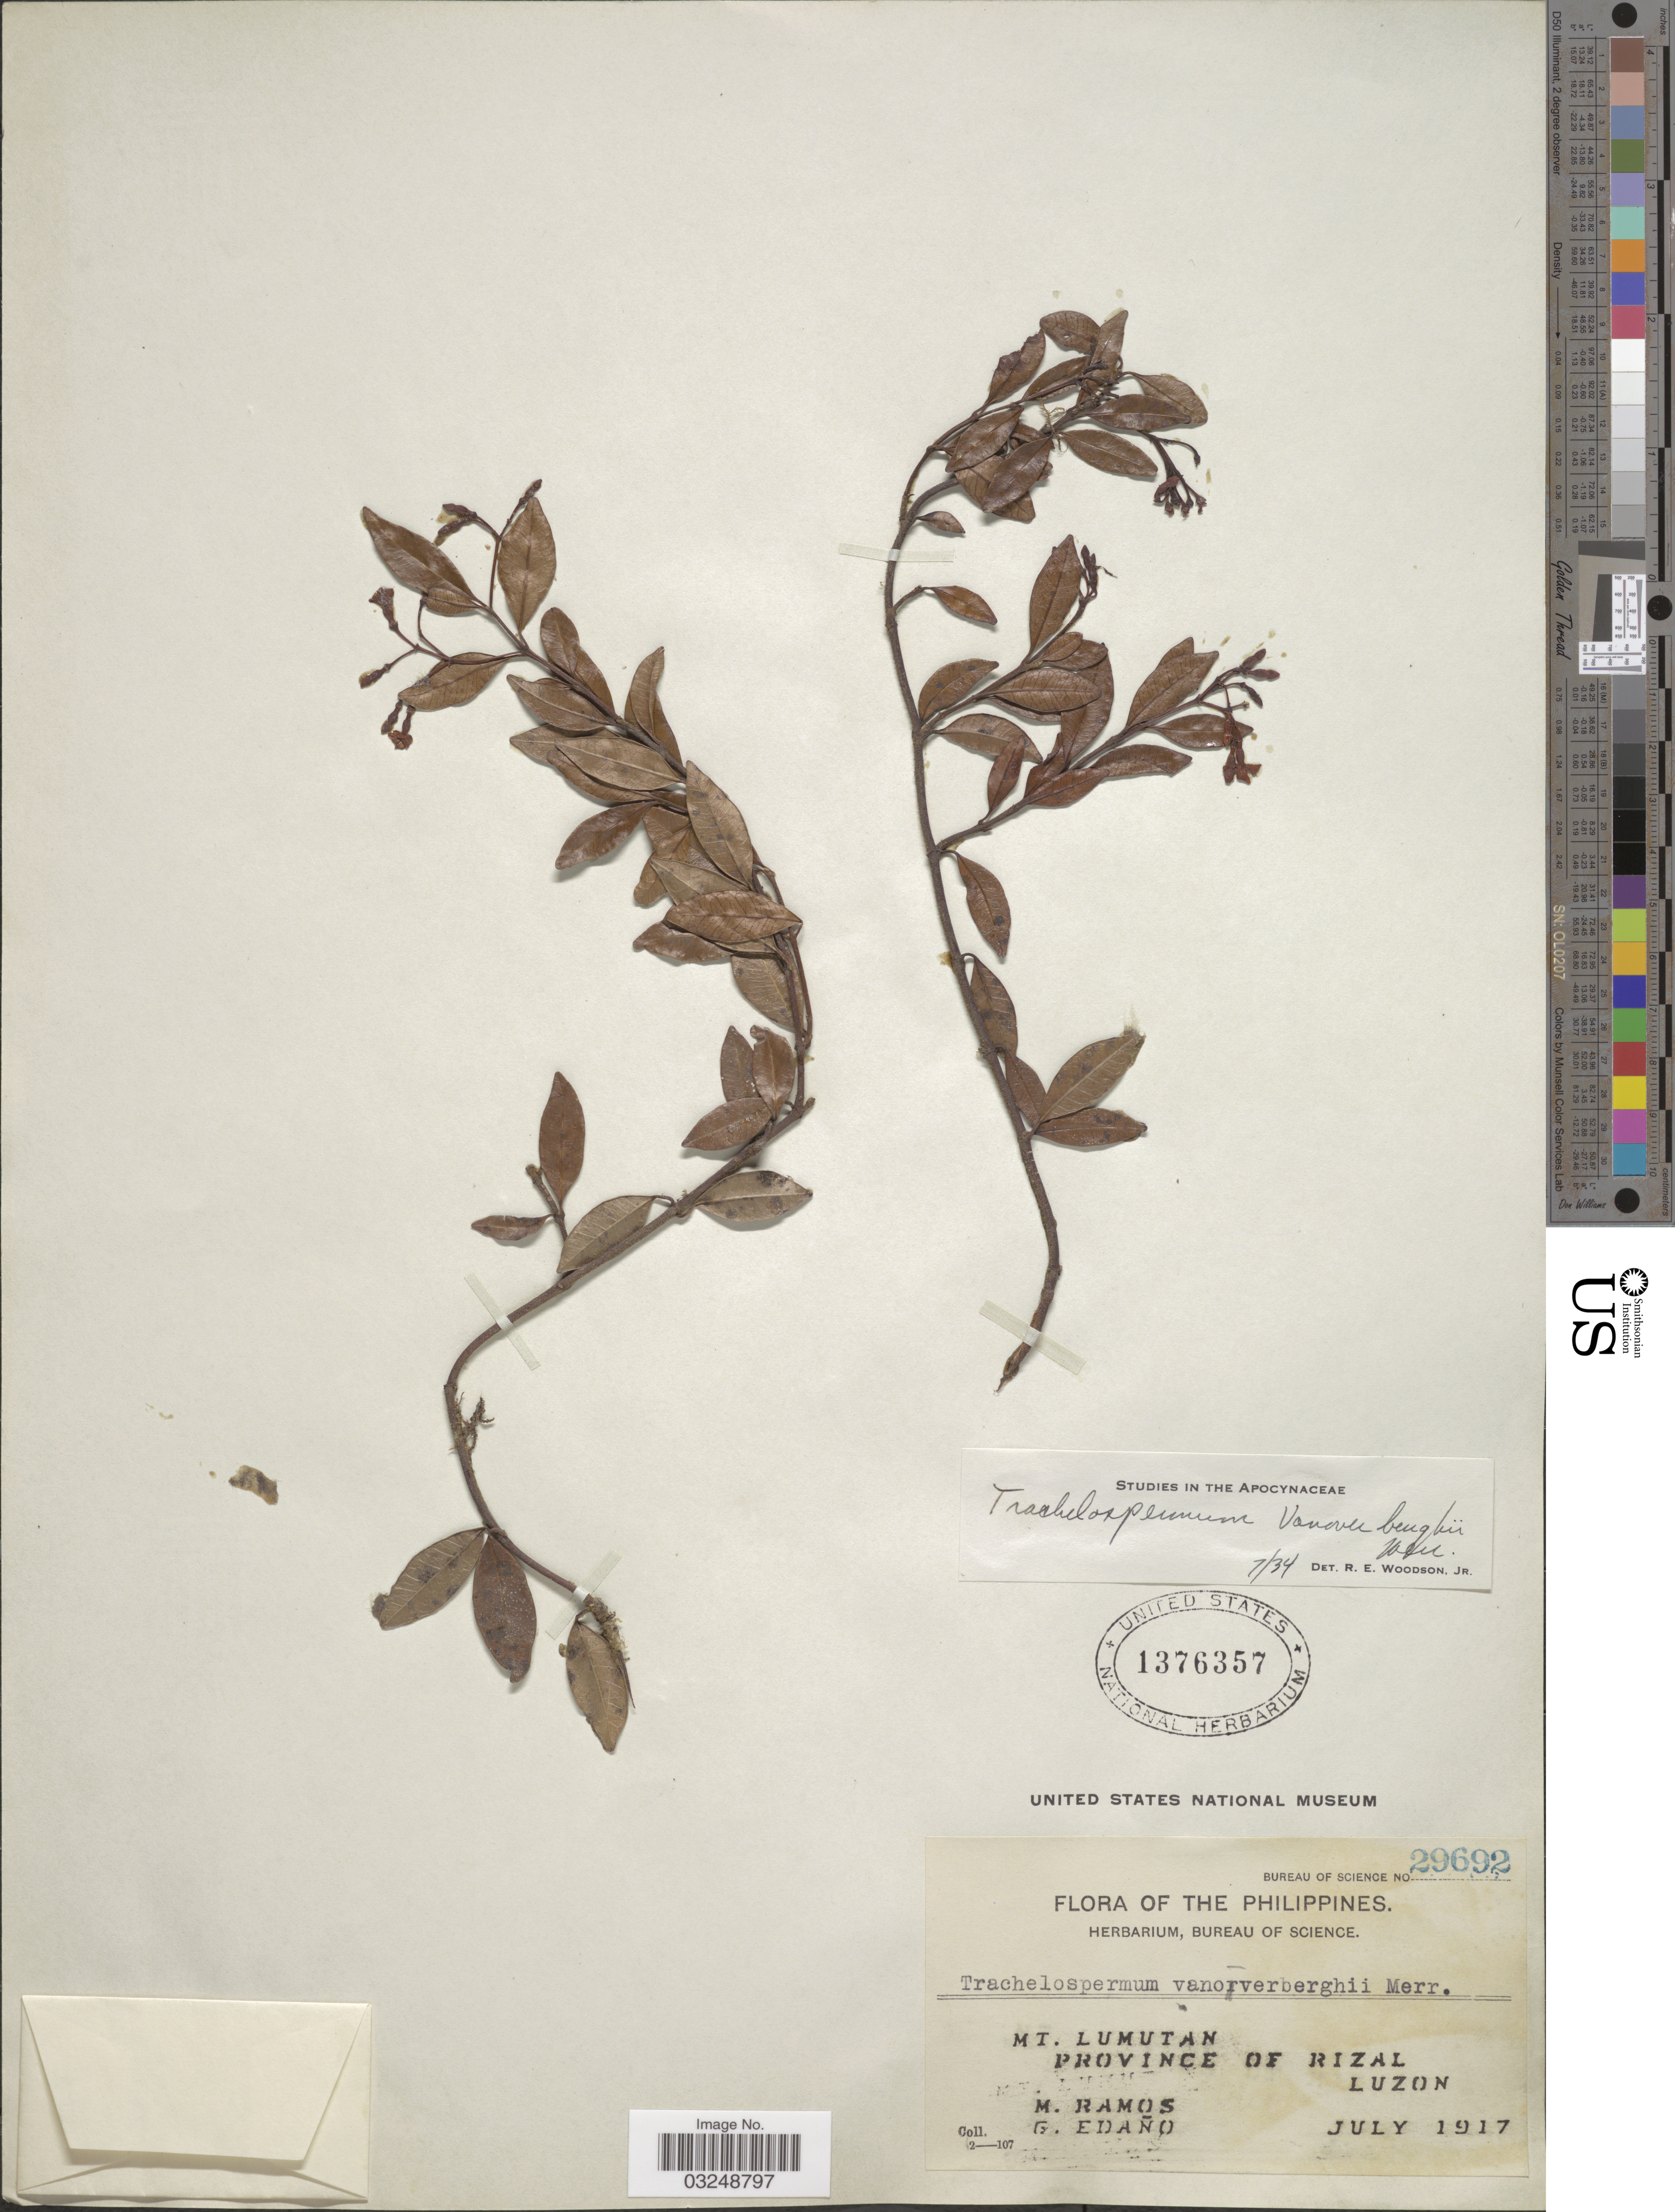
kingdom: Plantae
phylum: Tracheophyta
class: Magnoliopsida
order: Gentianales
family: Apocynaceae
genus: Trachelospermum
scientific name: Trachelospermum vanoverberghii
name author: Merr.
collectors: M. Ramos & G. Edaño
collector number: Bureau of Science 29692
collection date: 1917-07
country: Philippines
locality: Mt. Lumutan, Province of Rizal, Luzon.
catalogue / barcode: US 1376357